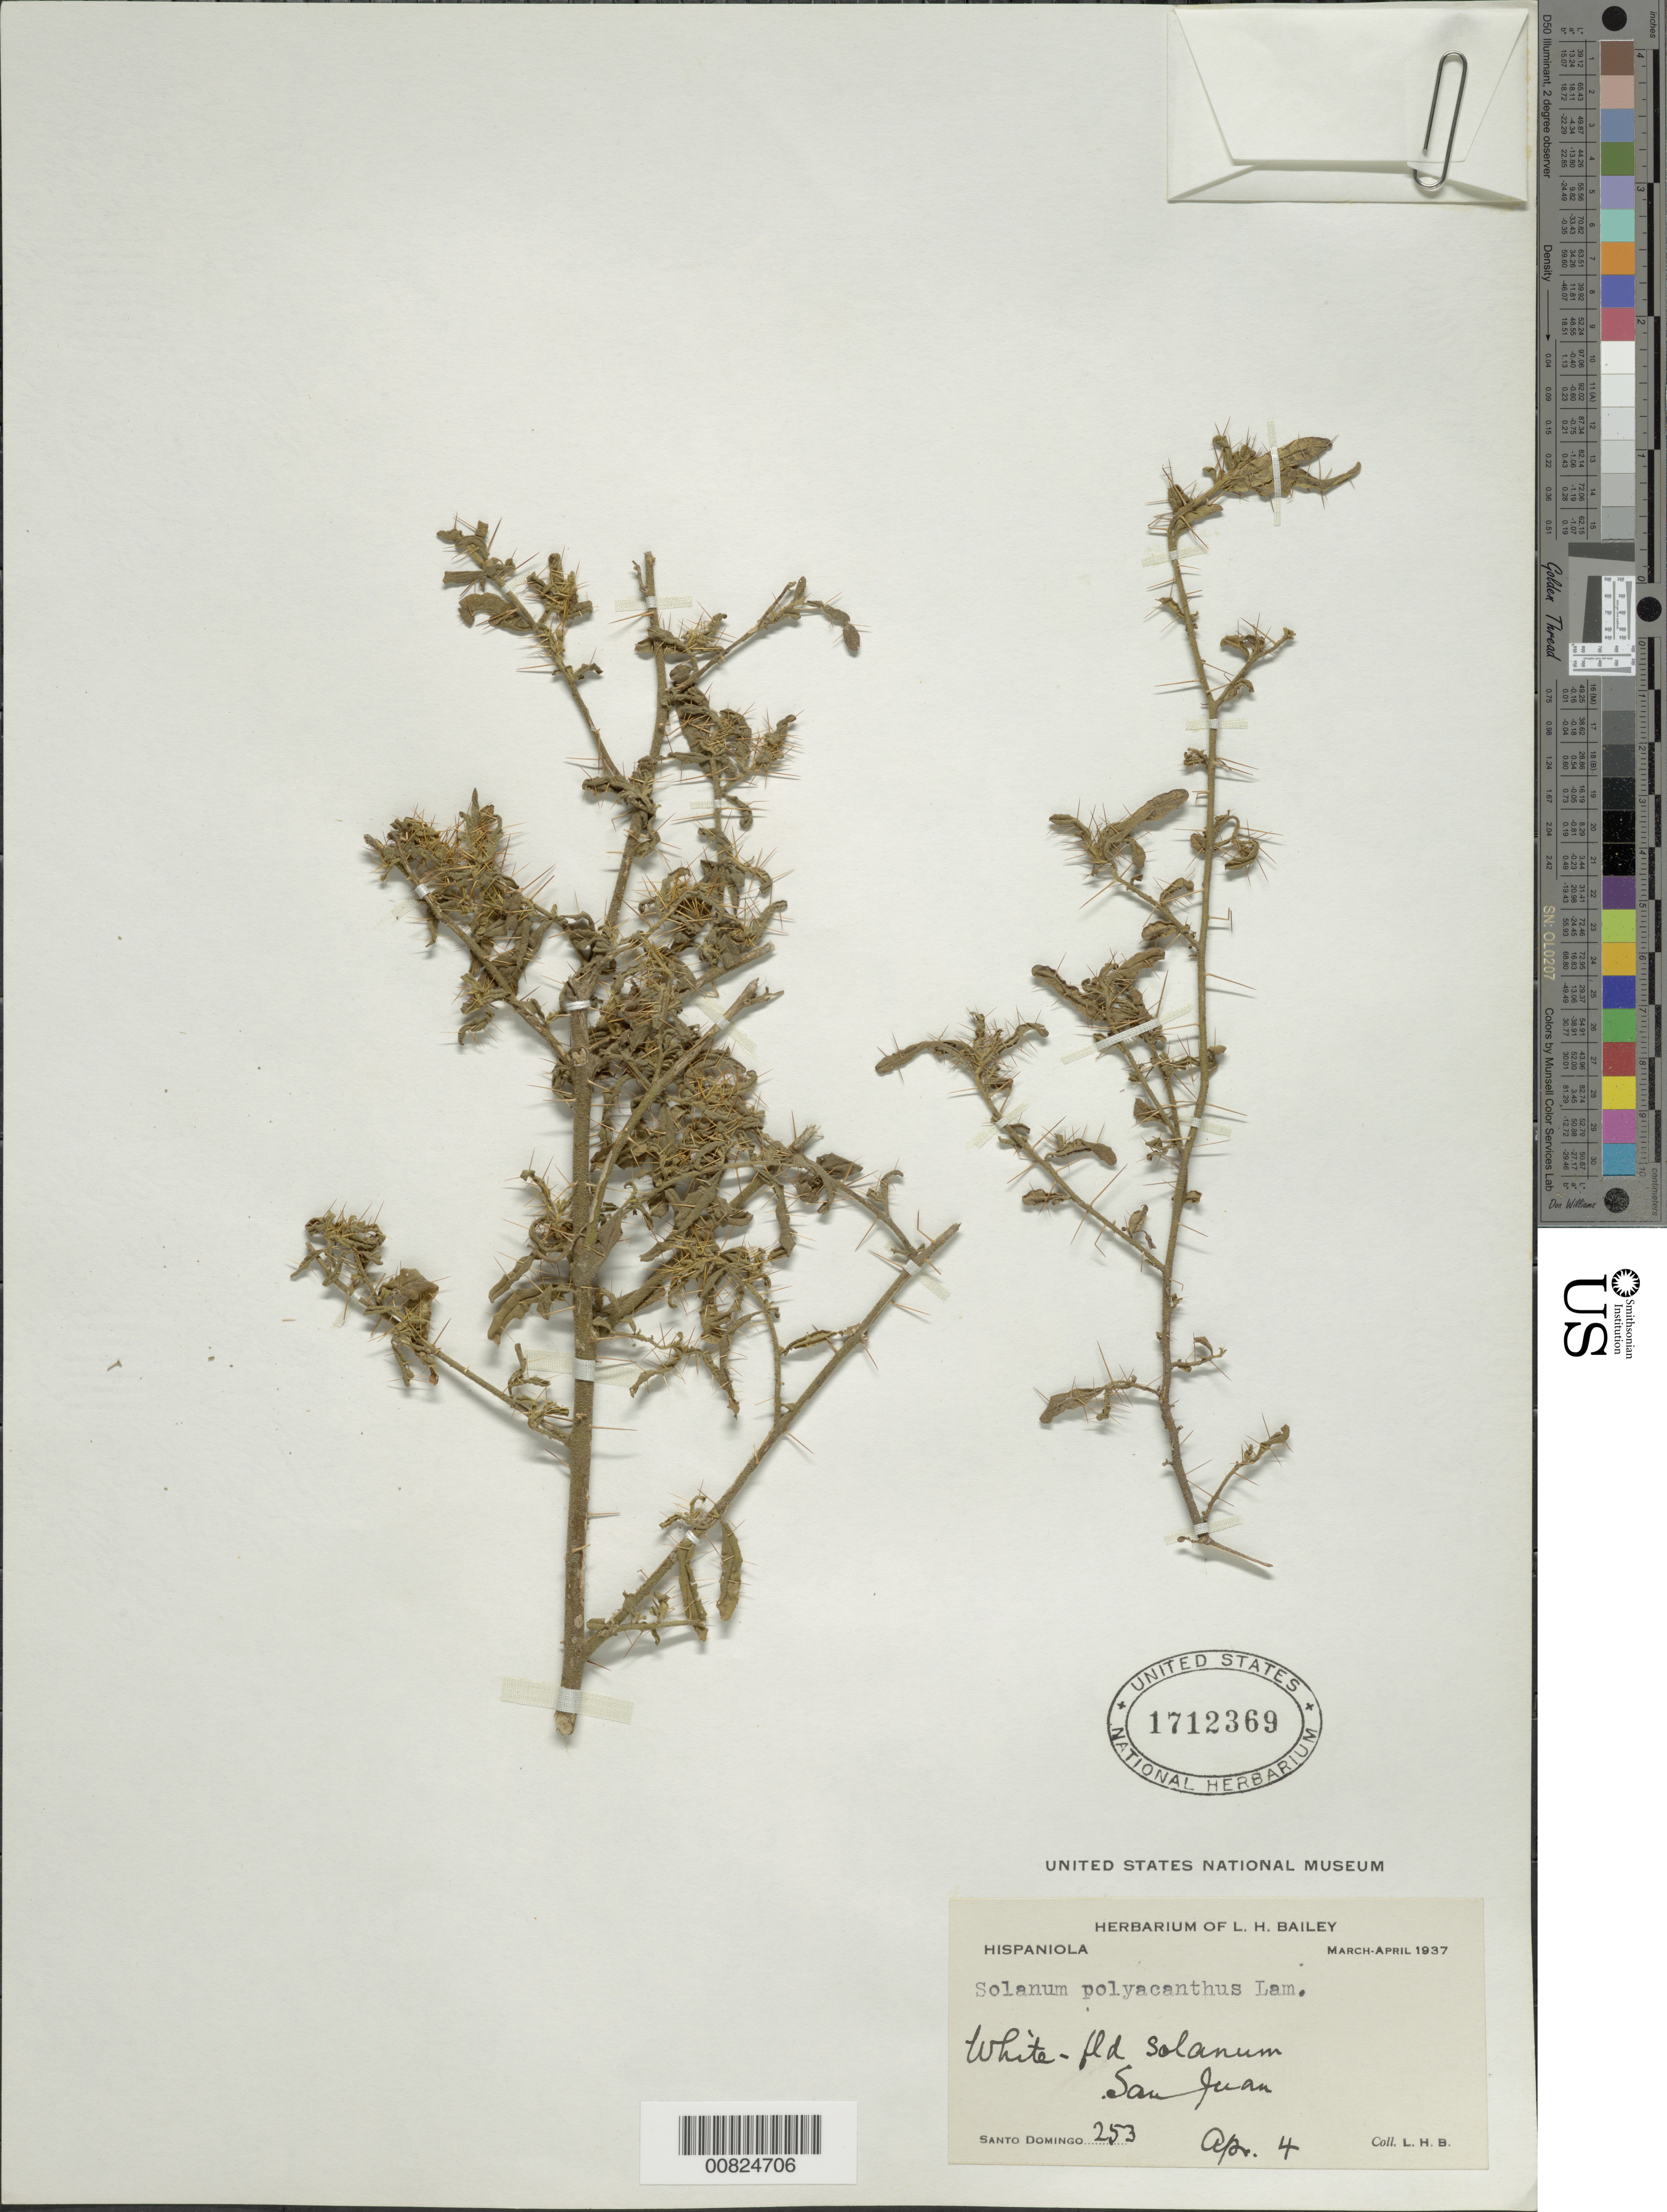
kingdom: Plantae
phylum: Tracheophyta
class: Magnoliopsida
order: Solanales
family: Solanaceae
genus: Solanum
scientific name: Solanum polycanthum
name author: Lam.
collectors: L. H. Bailey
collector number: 253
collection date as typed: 04 Apr 1937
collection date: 1937-04-04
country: Dominican Republic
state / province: San Juan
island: Hispaniola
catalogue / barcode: US 1712369